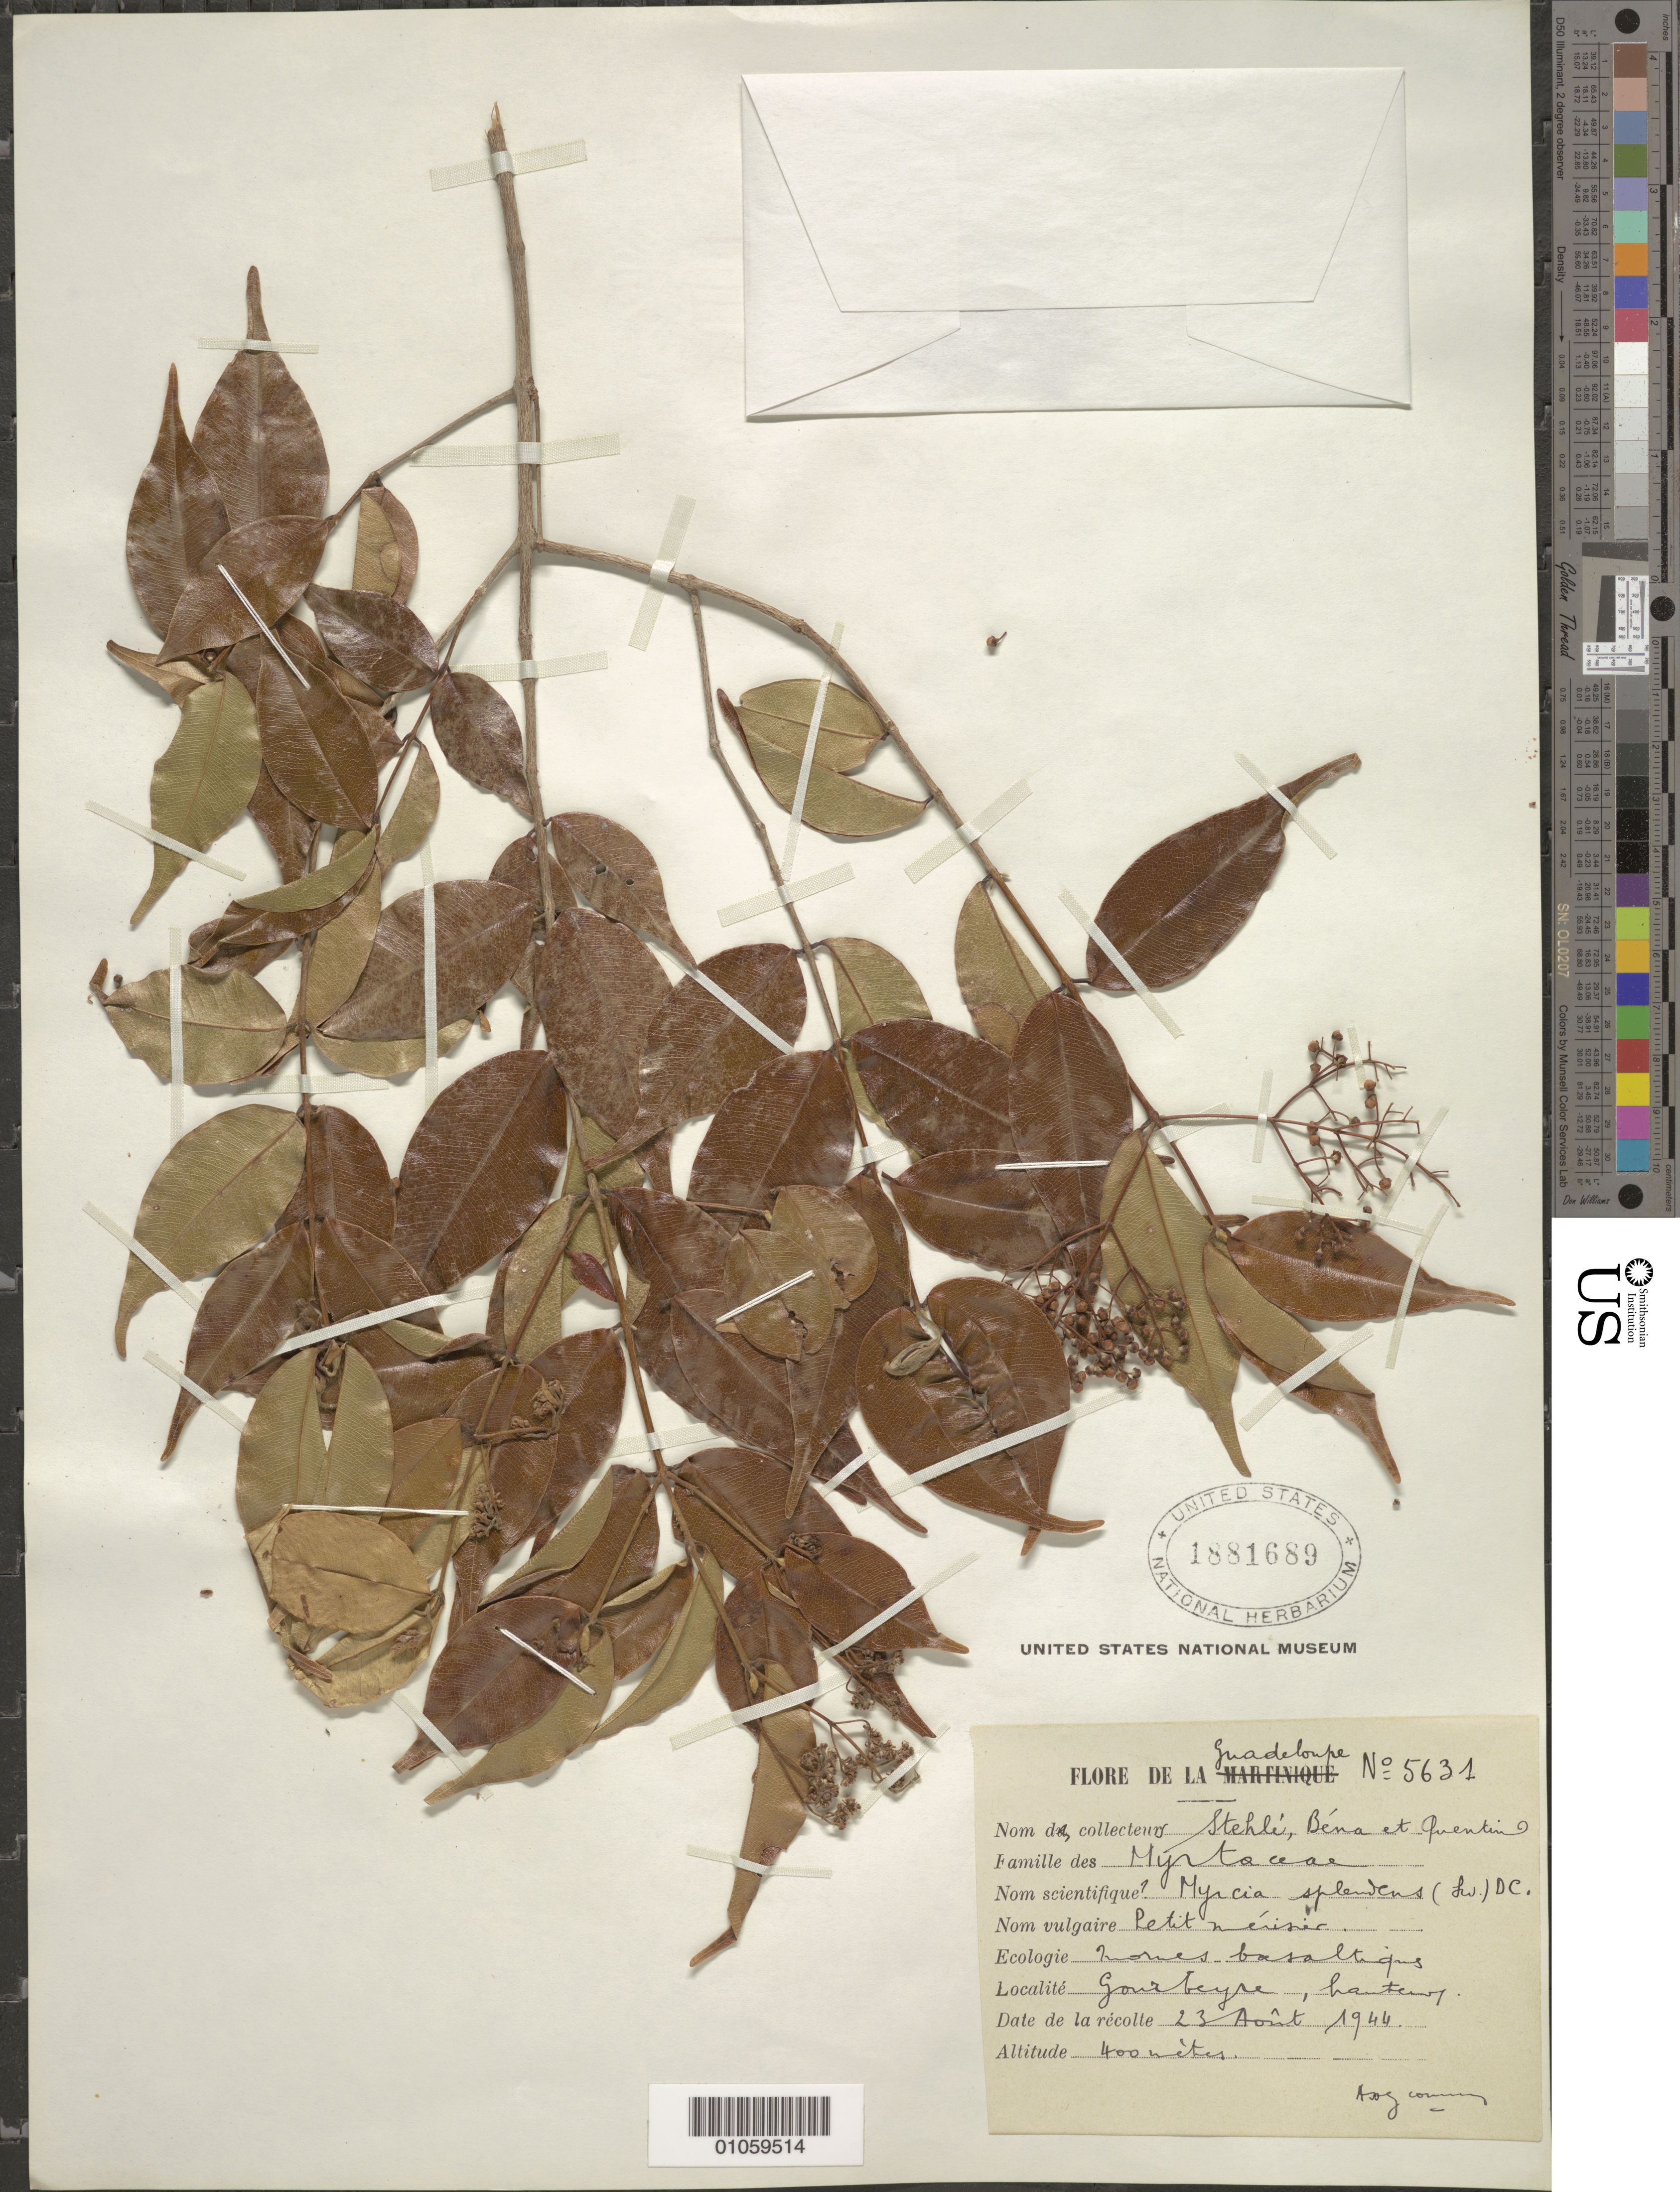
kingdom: Plantae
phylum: Tracheophyta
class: Magnoliopsida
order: Myrtales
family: Myrtaceae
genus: Myrcia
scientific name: Myrcia splendens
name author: (Sw.) DC.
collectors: H. Stehlé, R. Béna & R. Quentin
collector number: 5631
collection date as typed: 23 Aug 1944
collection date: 1944-08-23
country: Guadeloupe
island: Basse Terre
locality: Gourbeyre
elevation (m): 400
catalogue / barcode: US 1881689